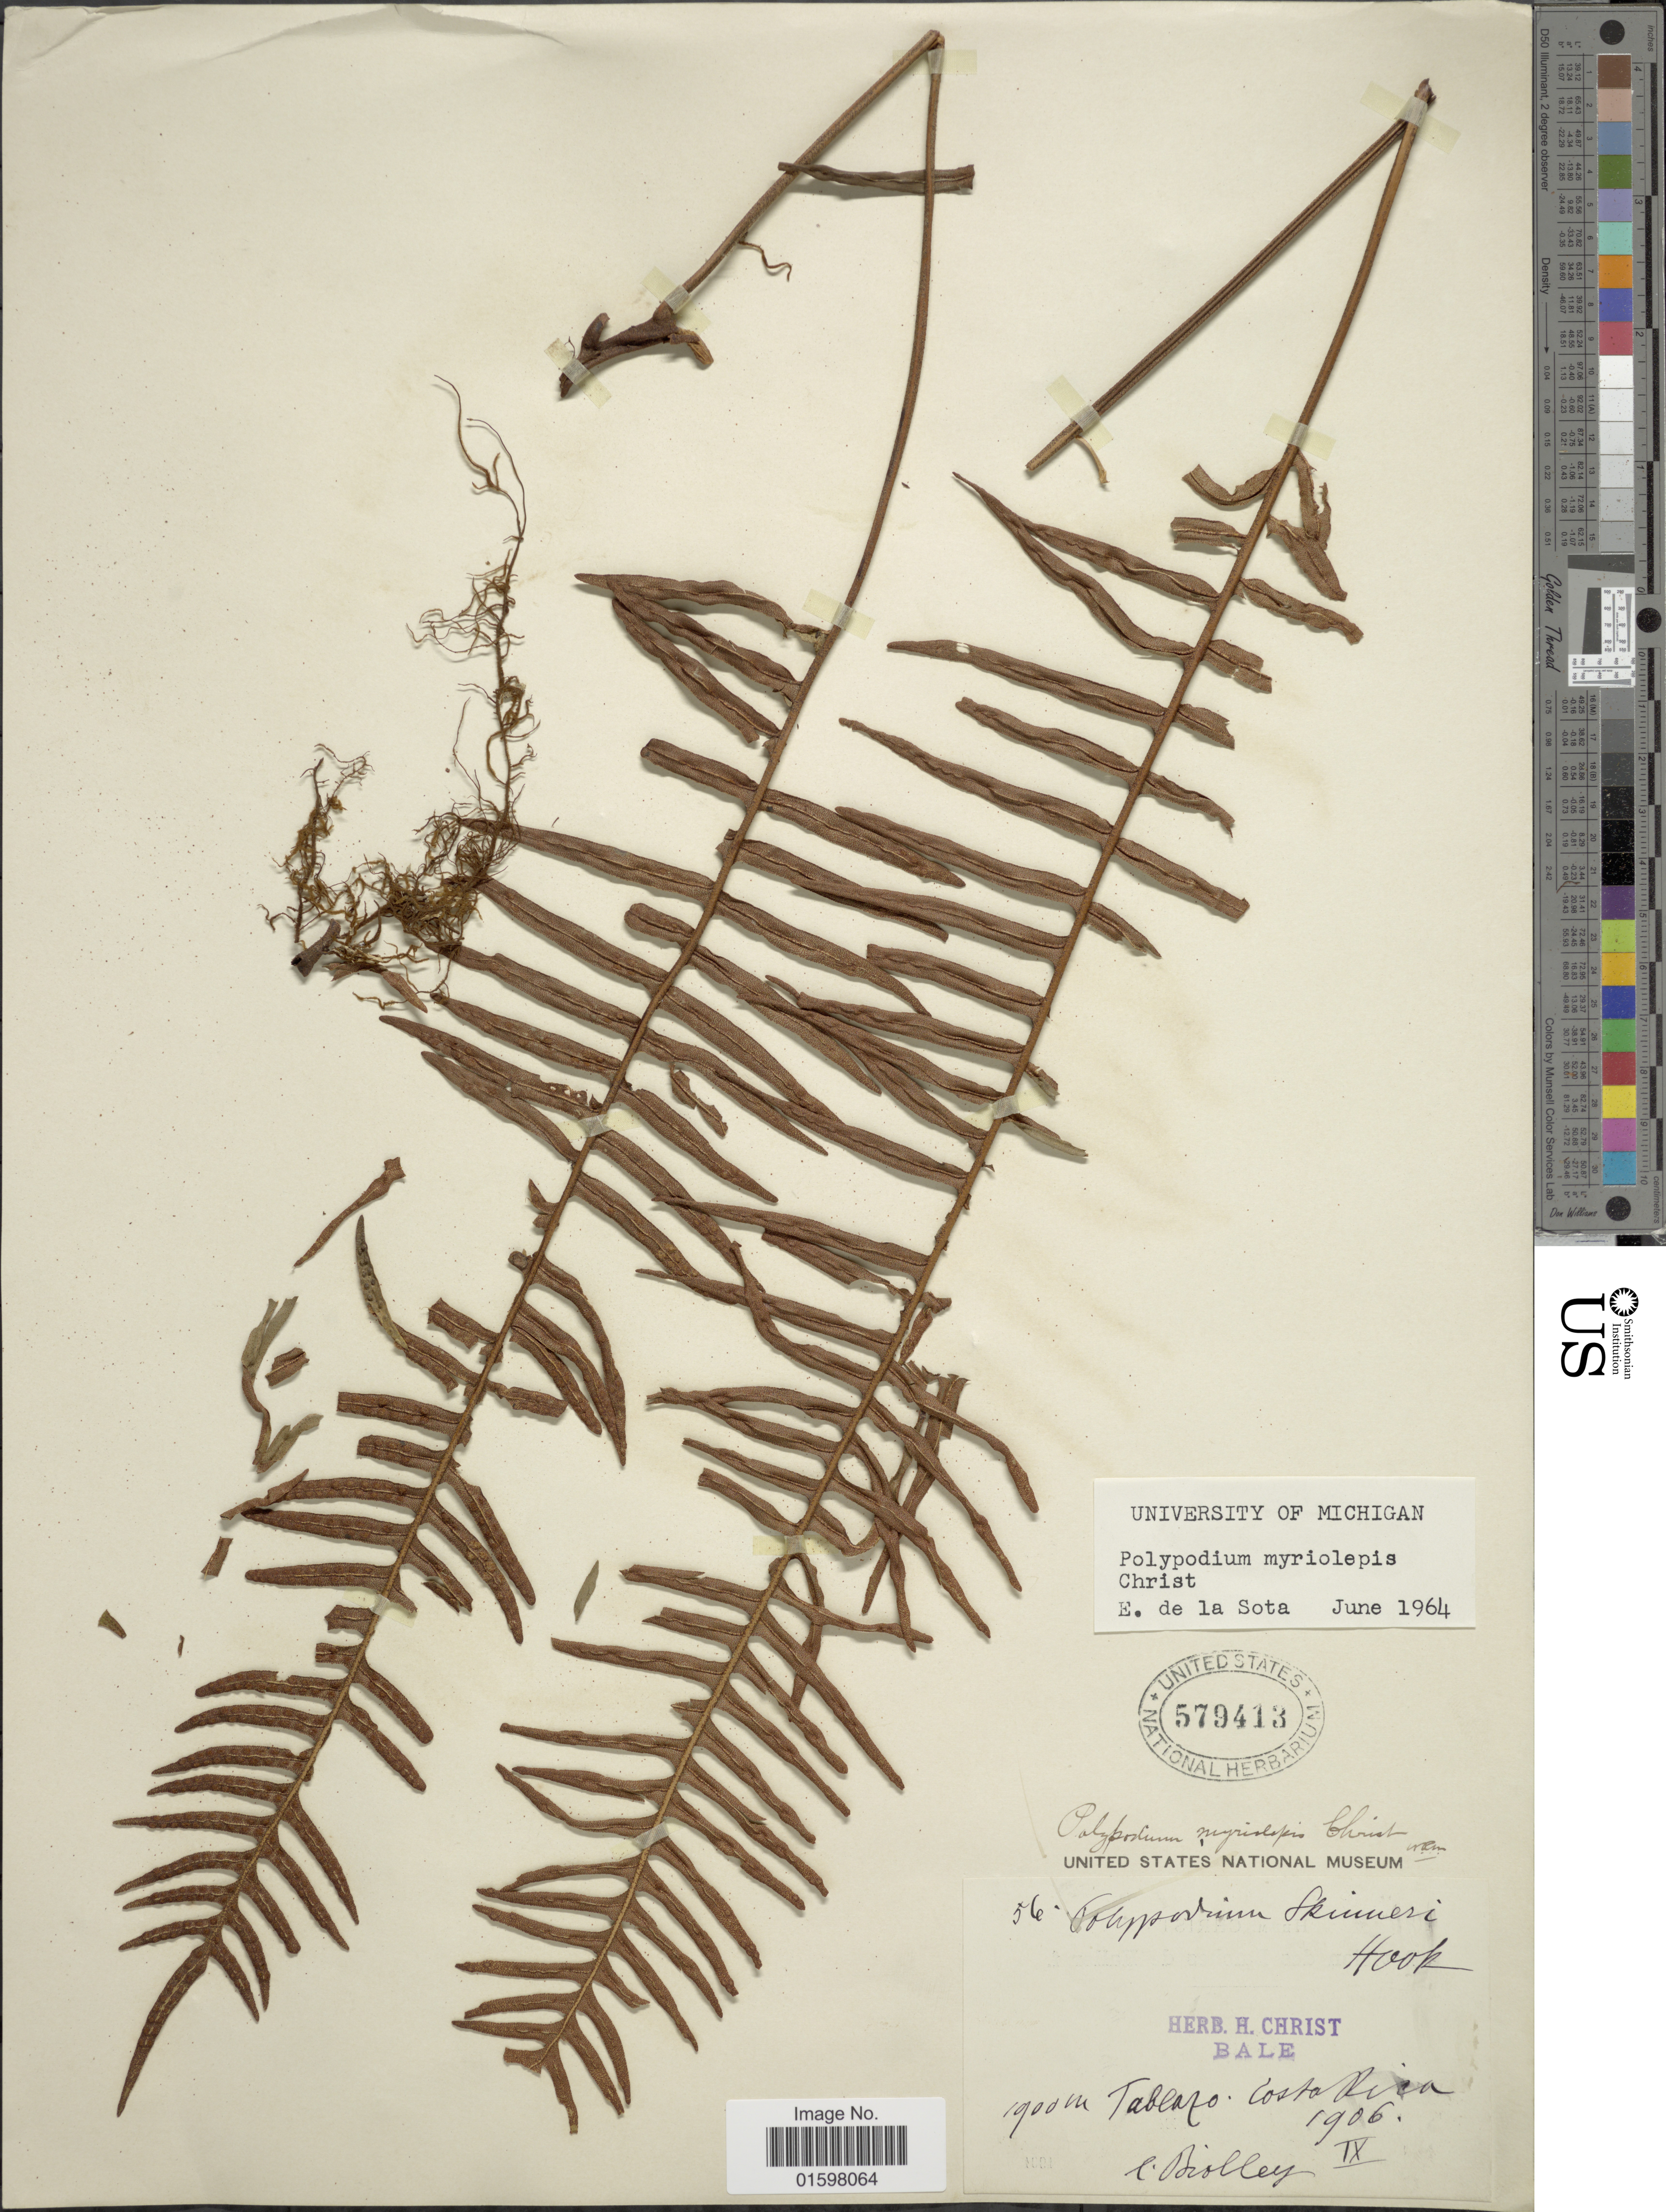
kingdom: Plantae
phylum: Tracheophyta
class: Polypodiopsida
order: Polypodiales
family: Polypodiaceae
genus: Pleopeltis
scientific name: Pleopeltis myriolepis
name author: (Christ) A.R. Sm. & Tejero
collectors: P. Biolley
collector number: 56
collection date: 1906-09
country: Costa Rica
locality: Tablazo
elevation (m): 1900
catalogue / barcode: US 579413